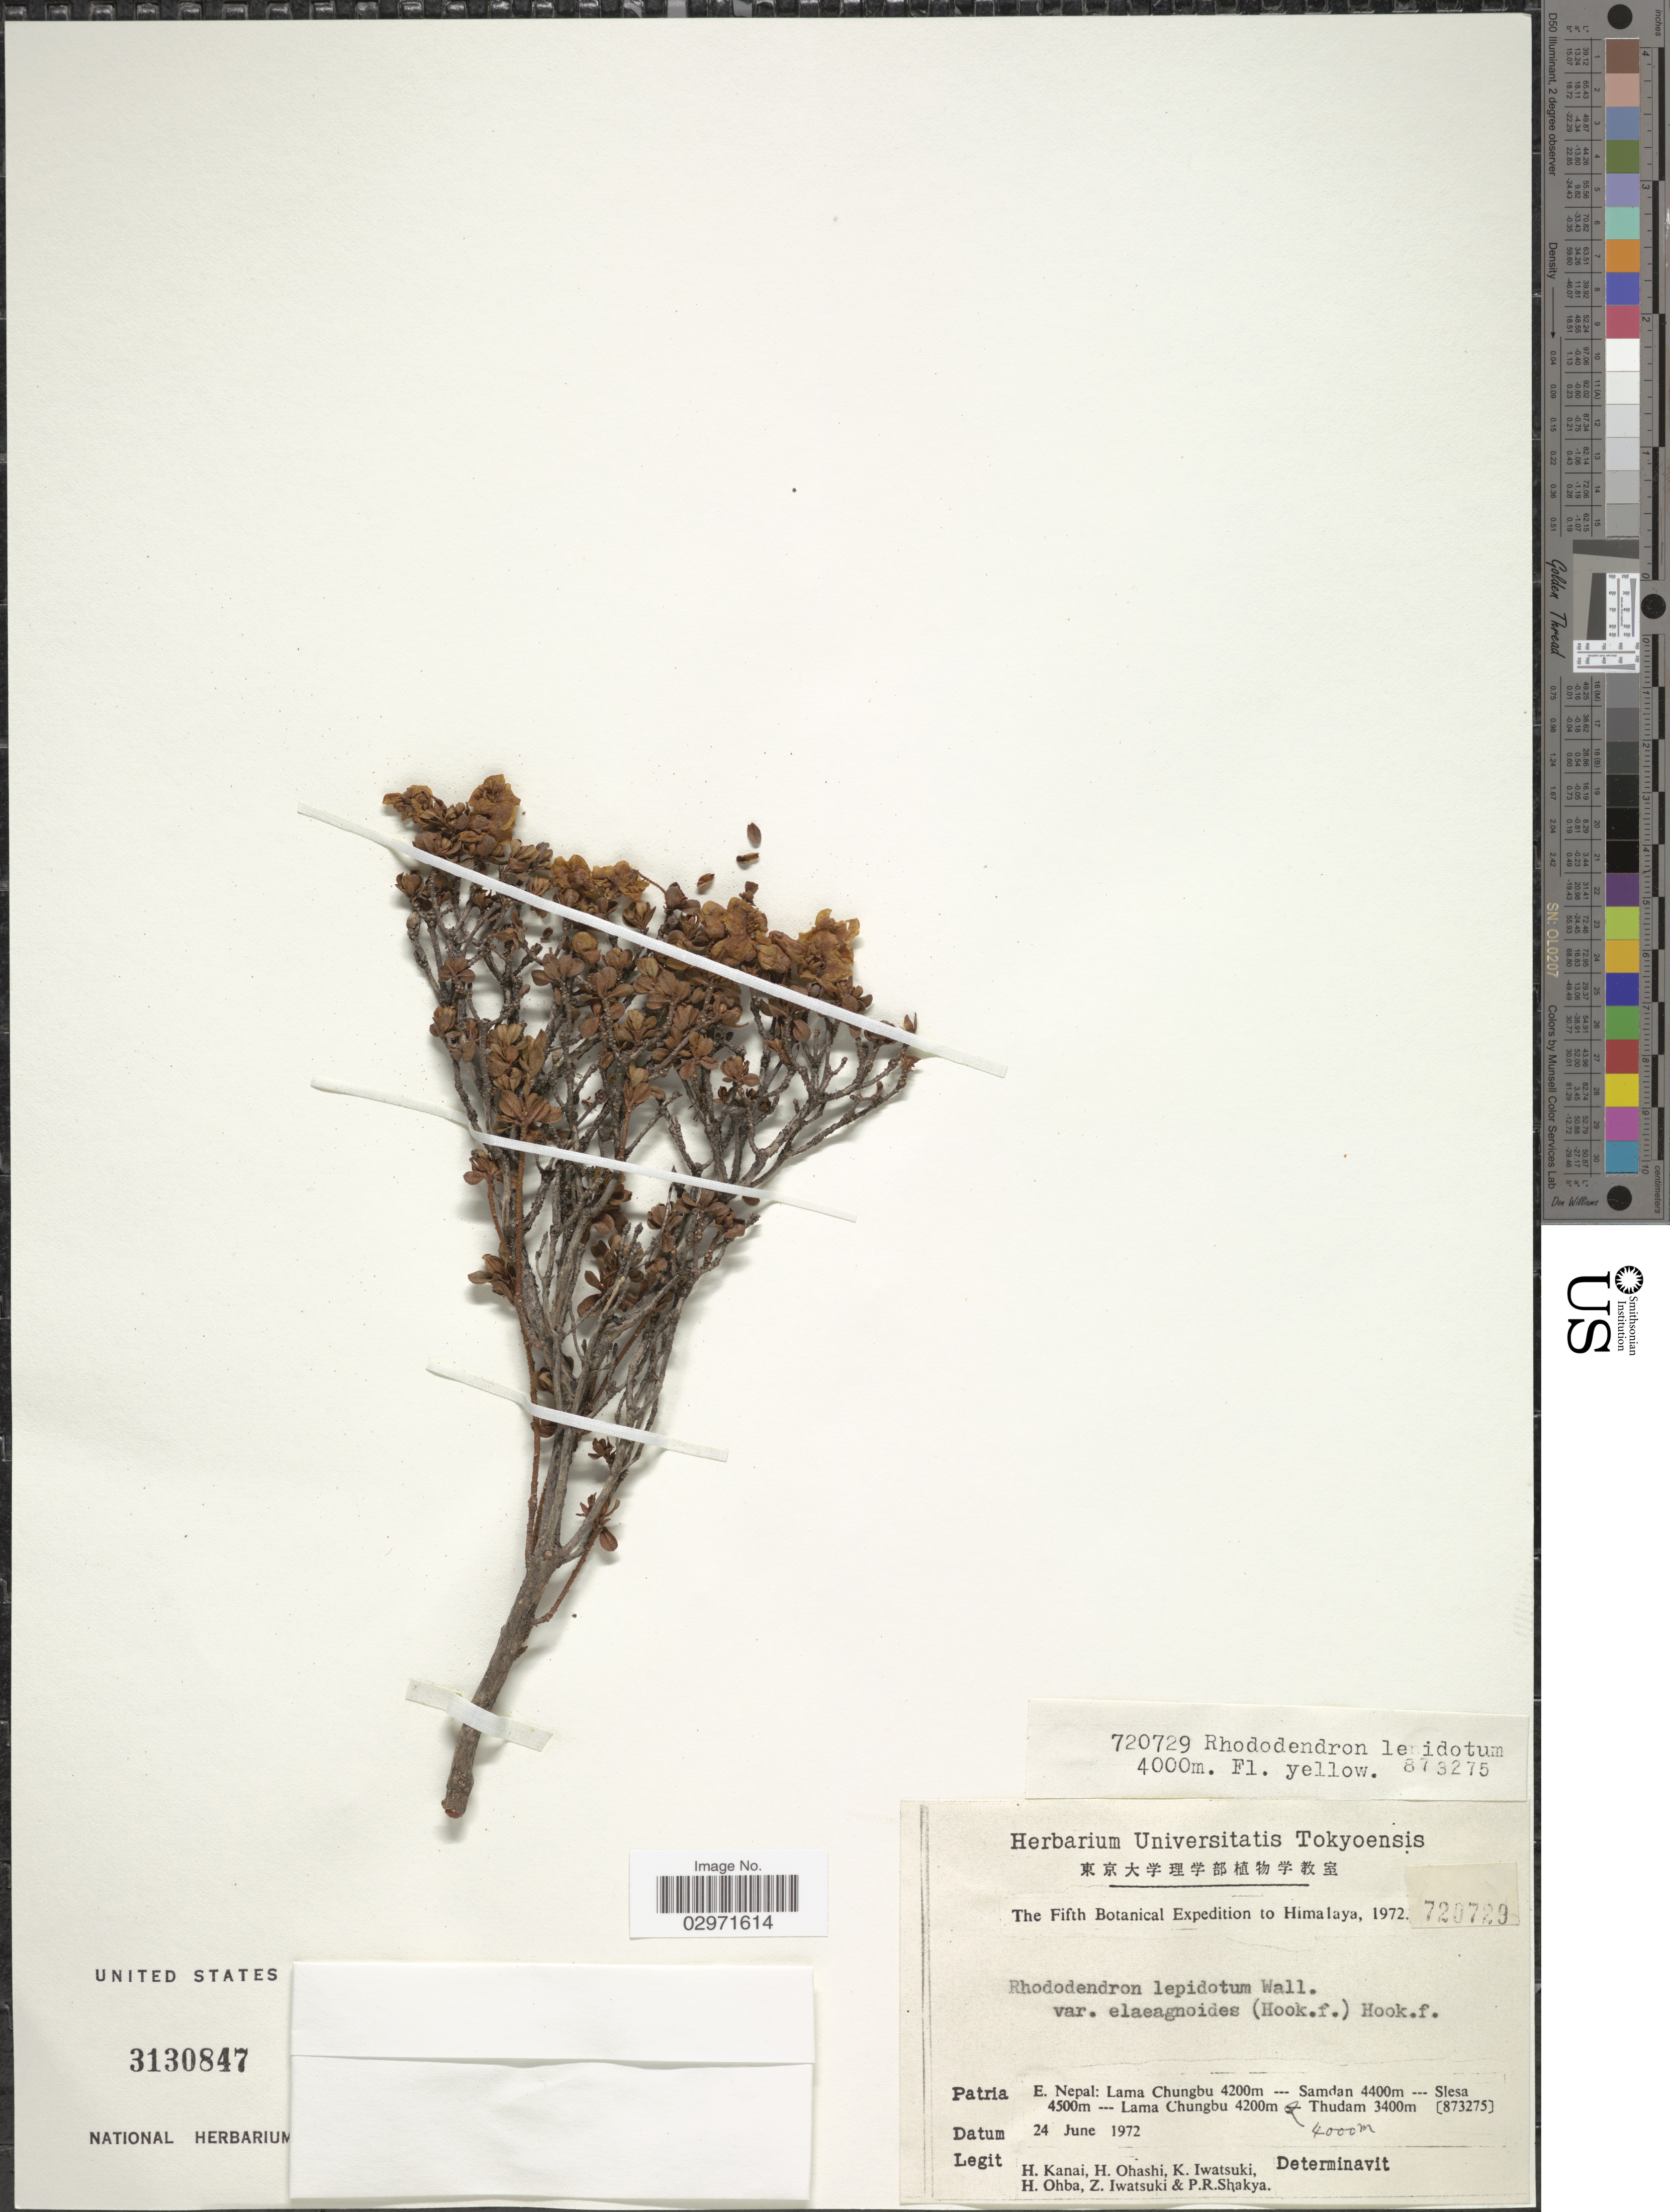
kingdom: Plantae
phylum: Tracheophyta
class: Magnoliopsida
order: Ericales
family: Ericaceae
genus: Rhododendron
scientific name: Rhododendron lepidotum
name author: Wall. ex G. Don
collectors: H. Kanai, H. Ohashi, K. Iwatsuki, H. Ohba & et al.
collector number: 720729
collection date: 1972-06-24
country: Nepal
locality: Himalaya. E. Nepal: Lama Chungbu --- Samdan --- Slesa --- Lama Chungbu --- Thudam.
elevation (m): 3400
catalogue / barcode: US 3130847